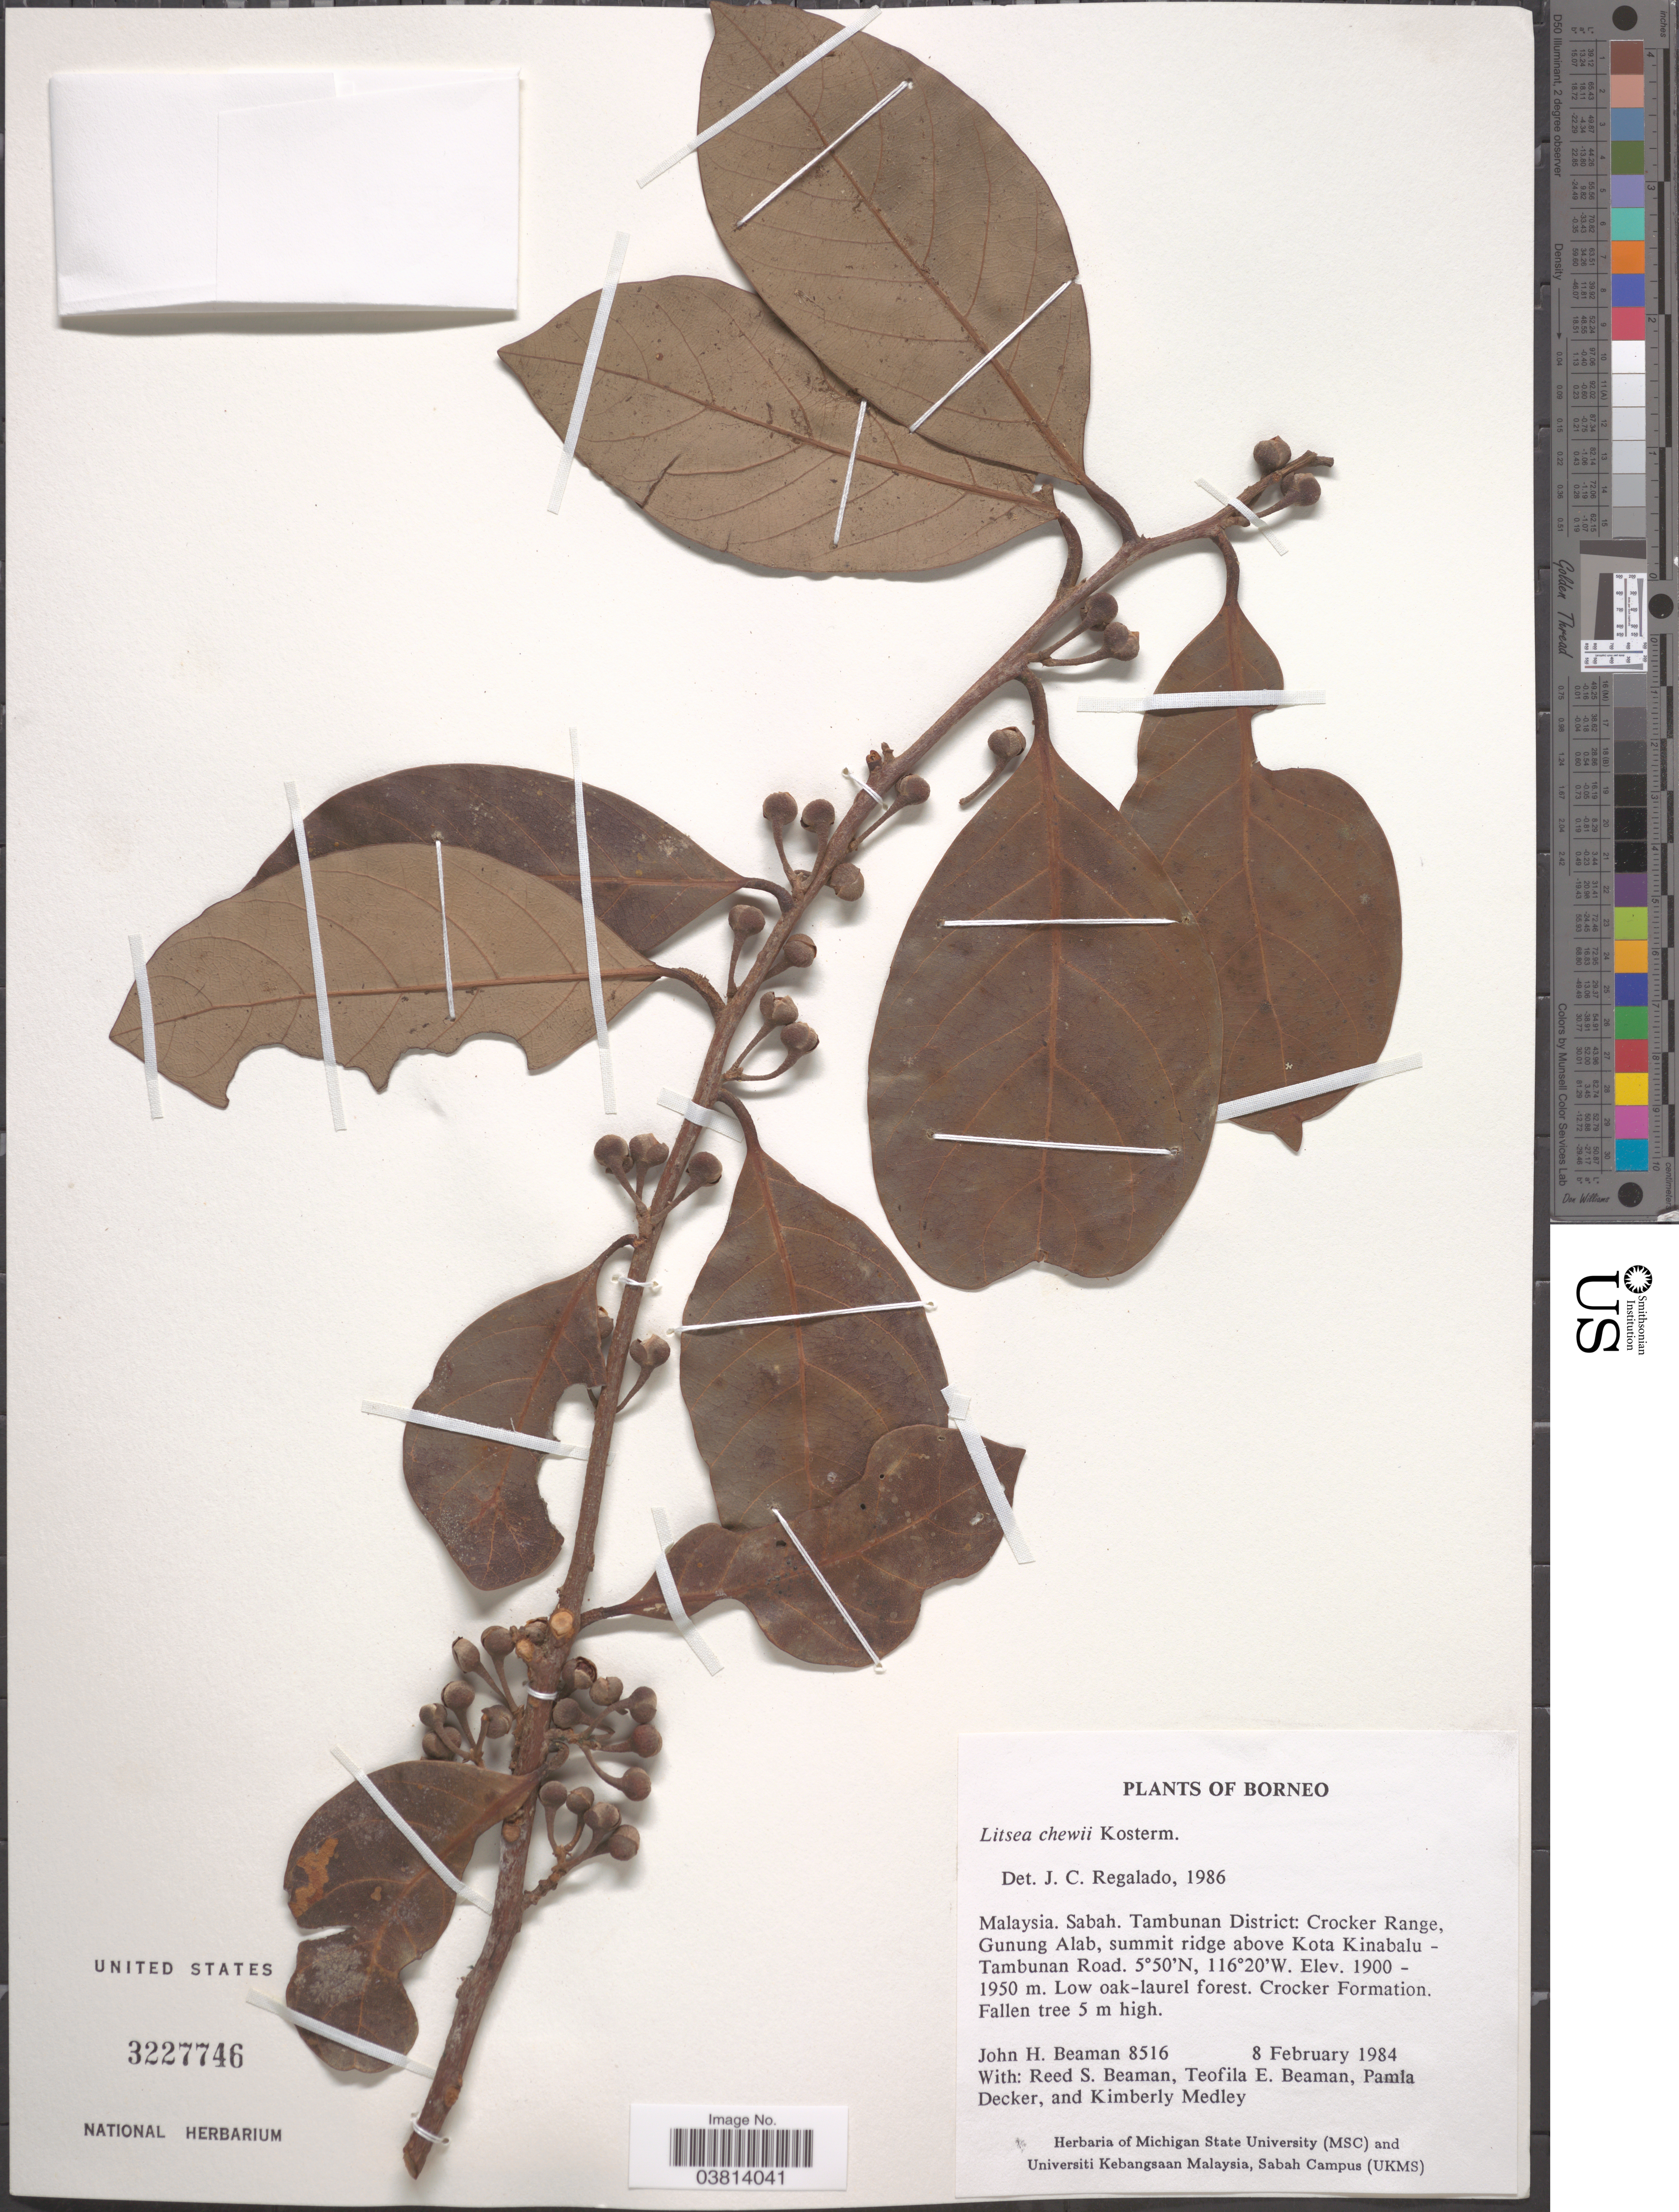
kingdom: Plantae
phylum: Tracheophyta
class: Magnoliopsida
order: Laurales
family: Lauraceae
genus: Litsea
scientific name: Litsea chewii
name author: Kosterm.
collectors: J. H. Beaman, R. S. Beaman, T. E. Beaman, P. Decker & K. Medley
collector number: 8516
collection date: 1984-02-08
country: Malaysia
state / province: Sabah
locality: Borneo. Tambunan District: Crocker Range, Gunung Alab, summit ridge above Kota Kinabalu - Tambunan Road.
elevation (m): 1900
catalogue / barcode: US 3227746